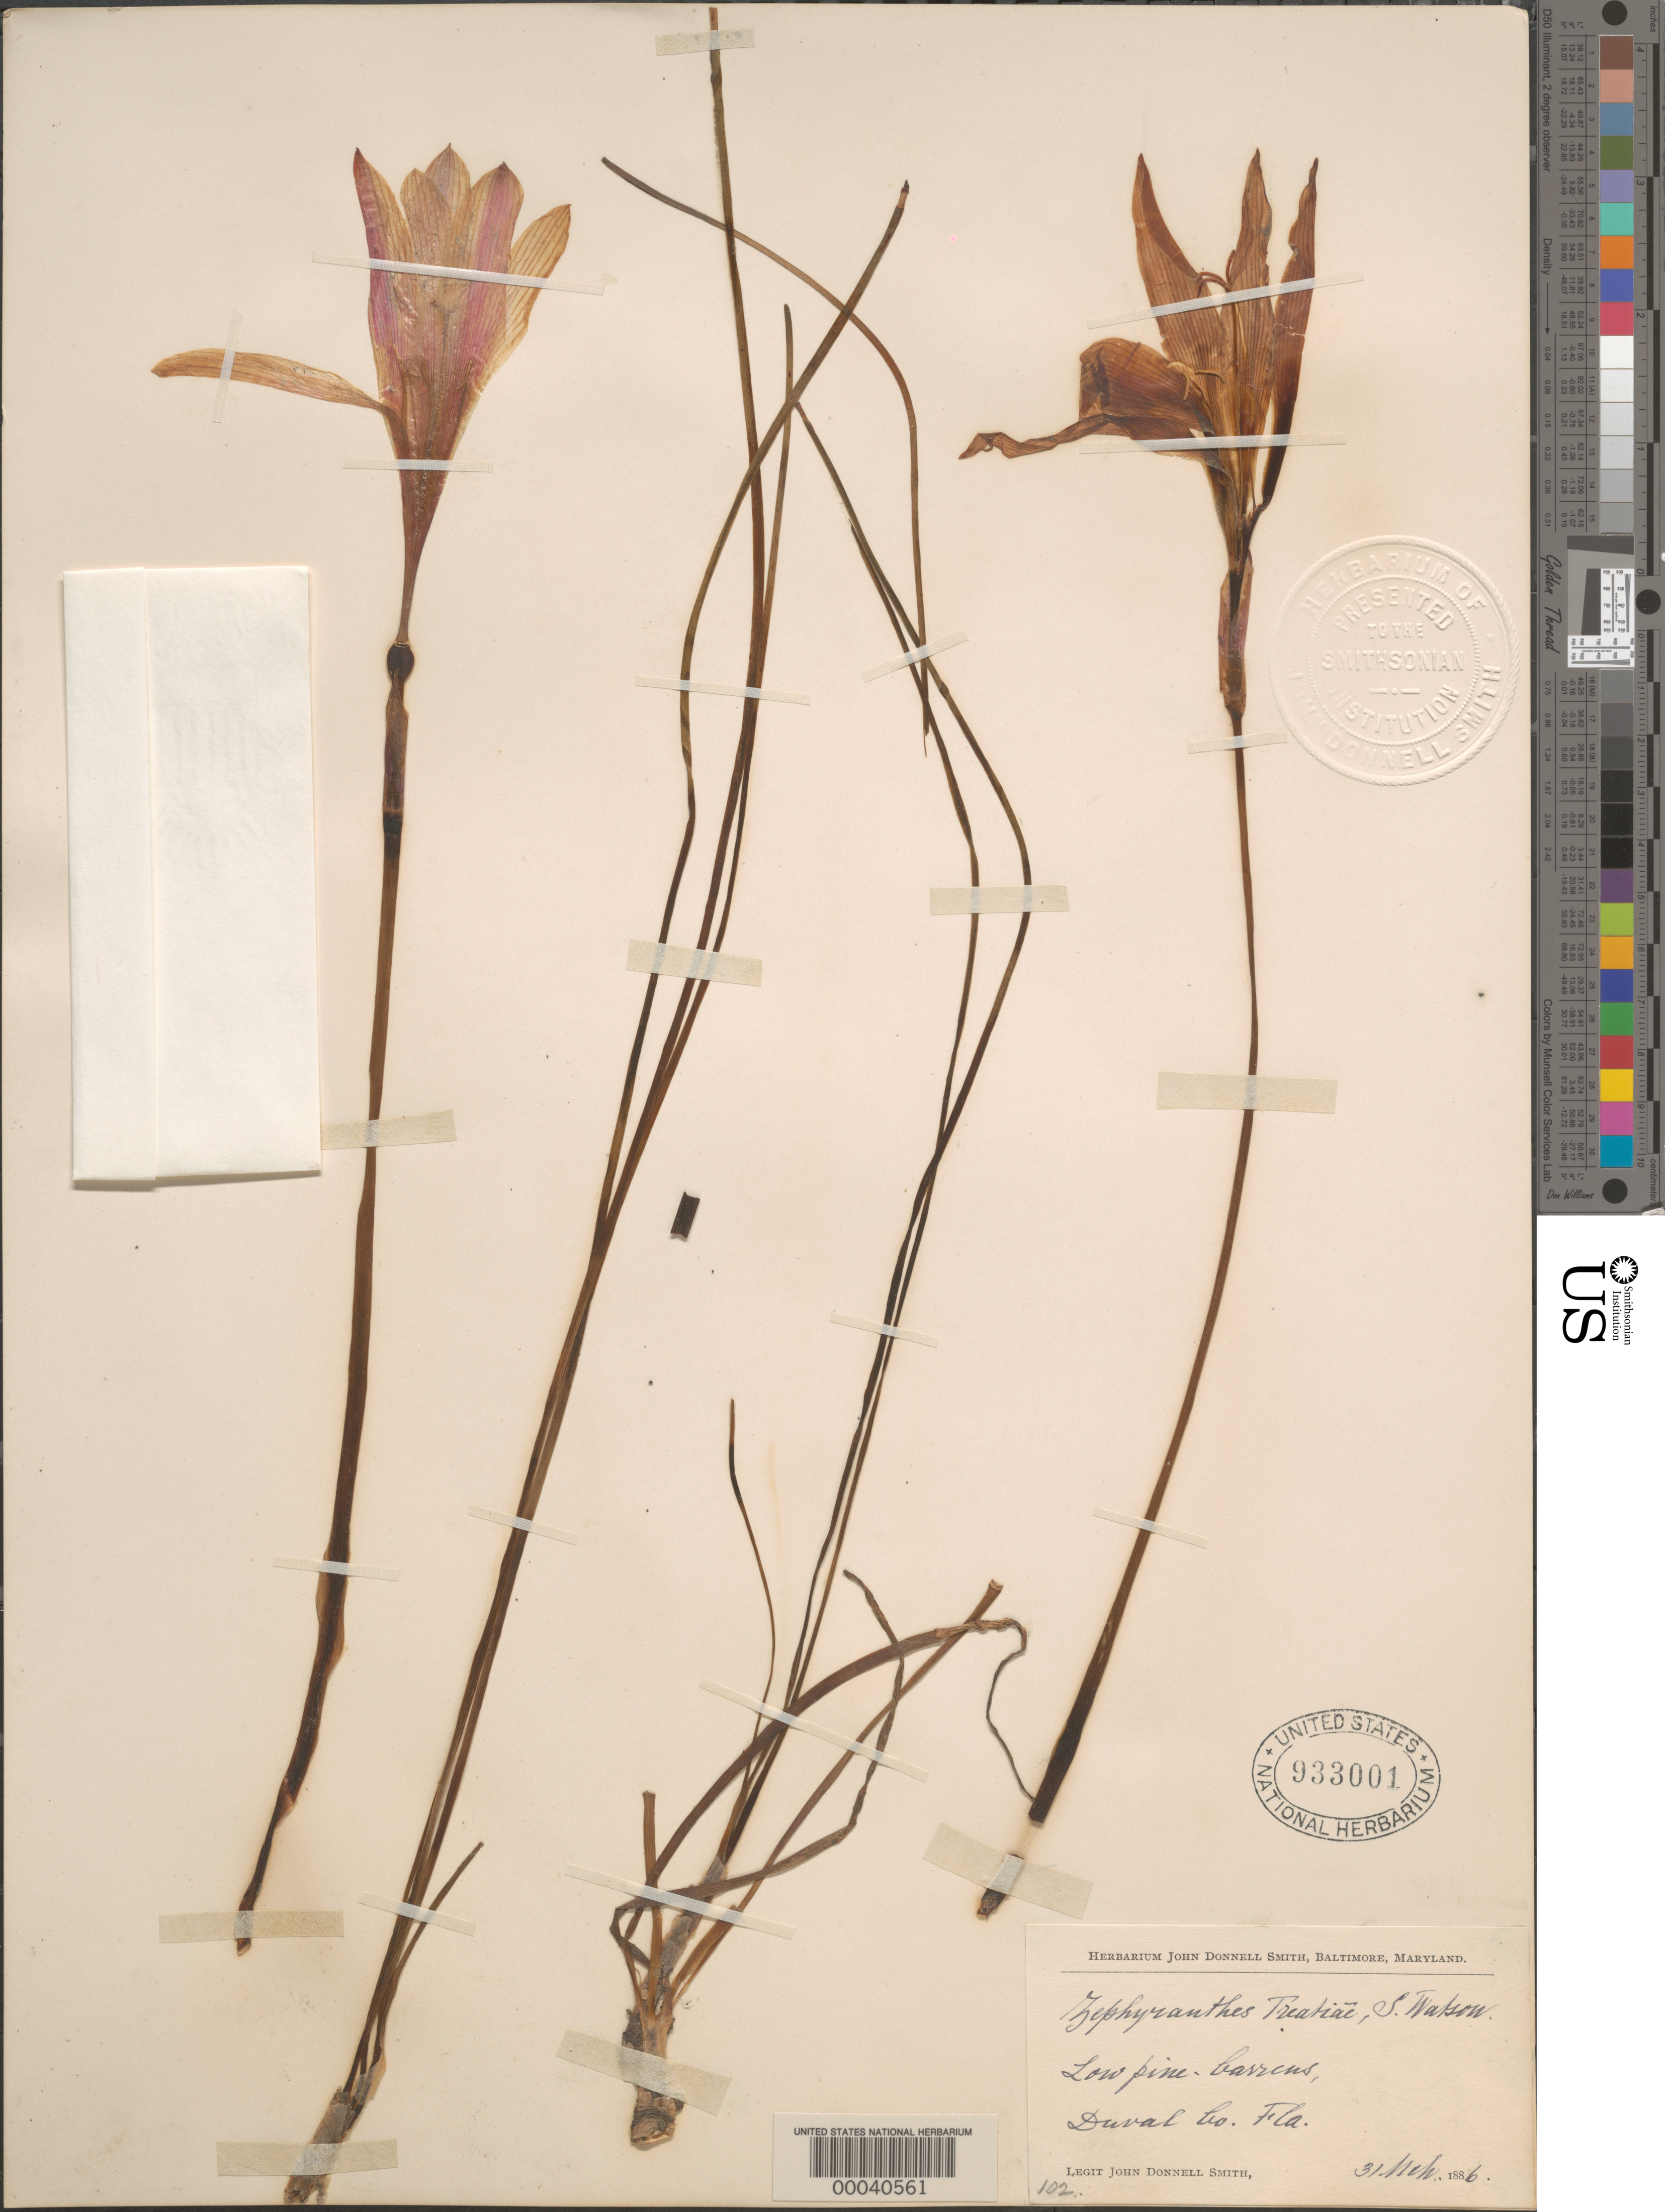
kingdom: Plantae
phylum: Tracheophyta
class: Liliopsida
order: Asparagales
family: Amaryllidaceae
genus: Zephyranthes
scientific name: Zephyranthes treatiae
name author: S. Watson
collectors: J. Donnell Smith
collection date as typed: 31 Mar 1886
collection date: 1886-03-31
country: United States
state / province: Florida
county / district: Duval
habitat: Low pine barrens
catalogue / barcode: US 933001